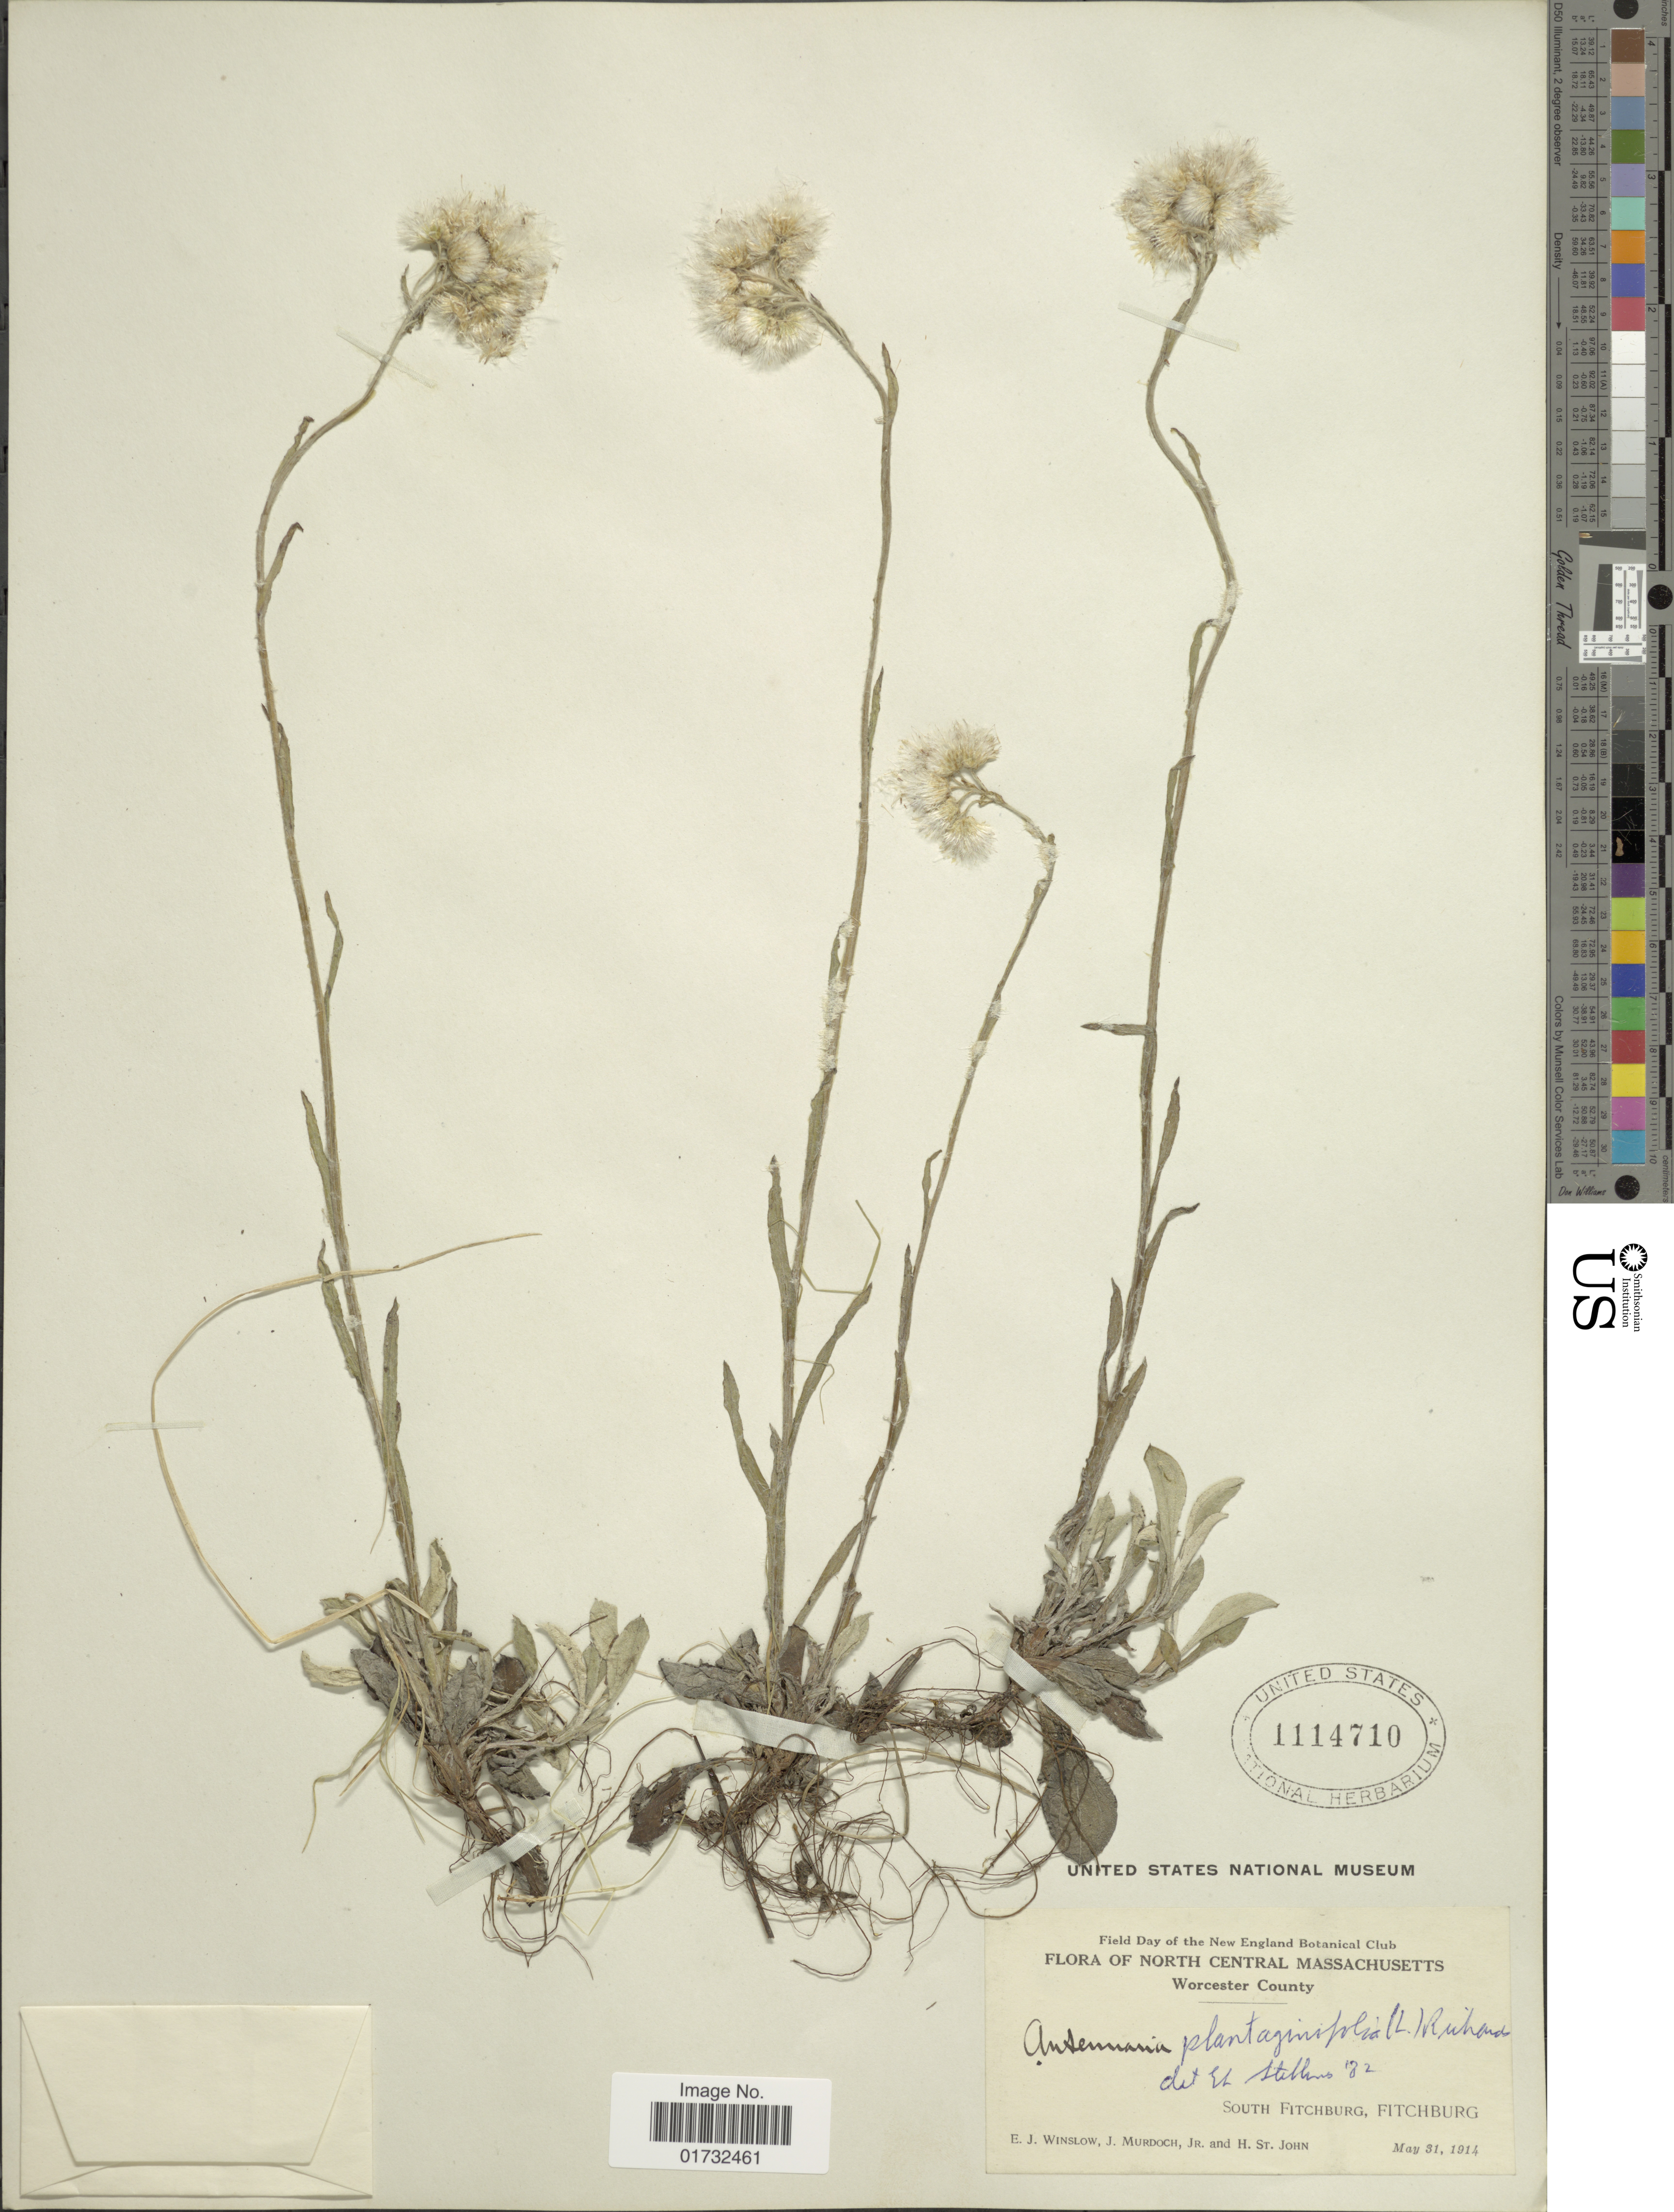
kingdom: Plantae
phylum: Tracheophyta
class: Magnoliopsida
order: Asterales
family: Asteraceae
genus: Antennaria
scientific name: Antennaria plantaginifolia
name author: (L.) Richardson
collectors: E. Winslow, J. Murdoch Jr. & H. St. John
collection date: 1914-05-31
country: United States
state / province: Massachusetts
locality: North Central Massachusetts. Worcester County. South Fitchburg, Fitchburg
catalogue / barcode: US 1114710